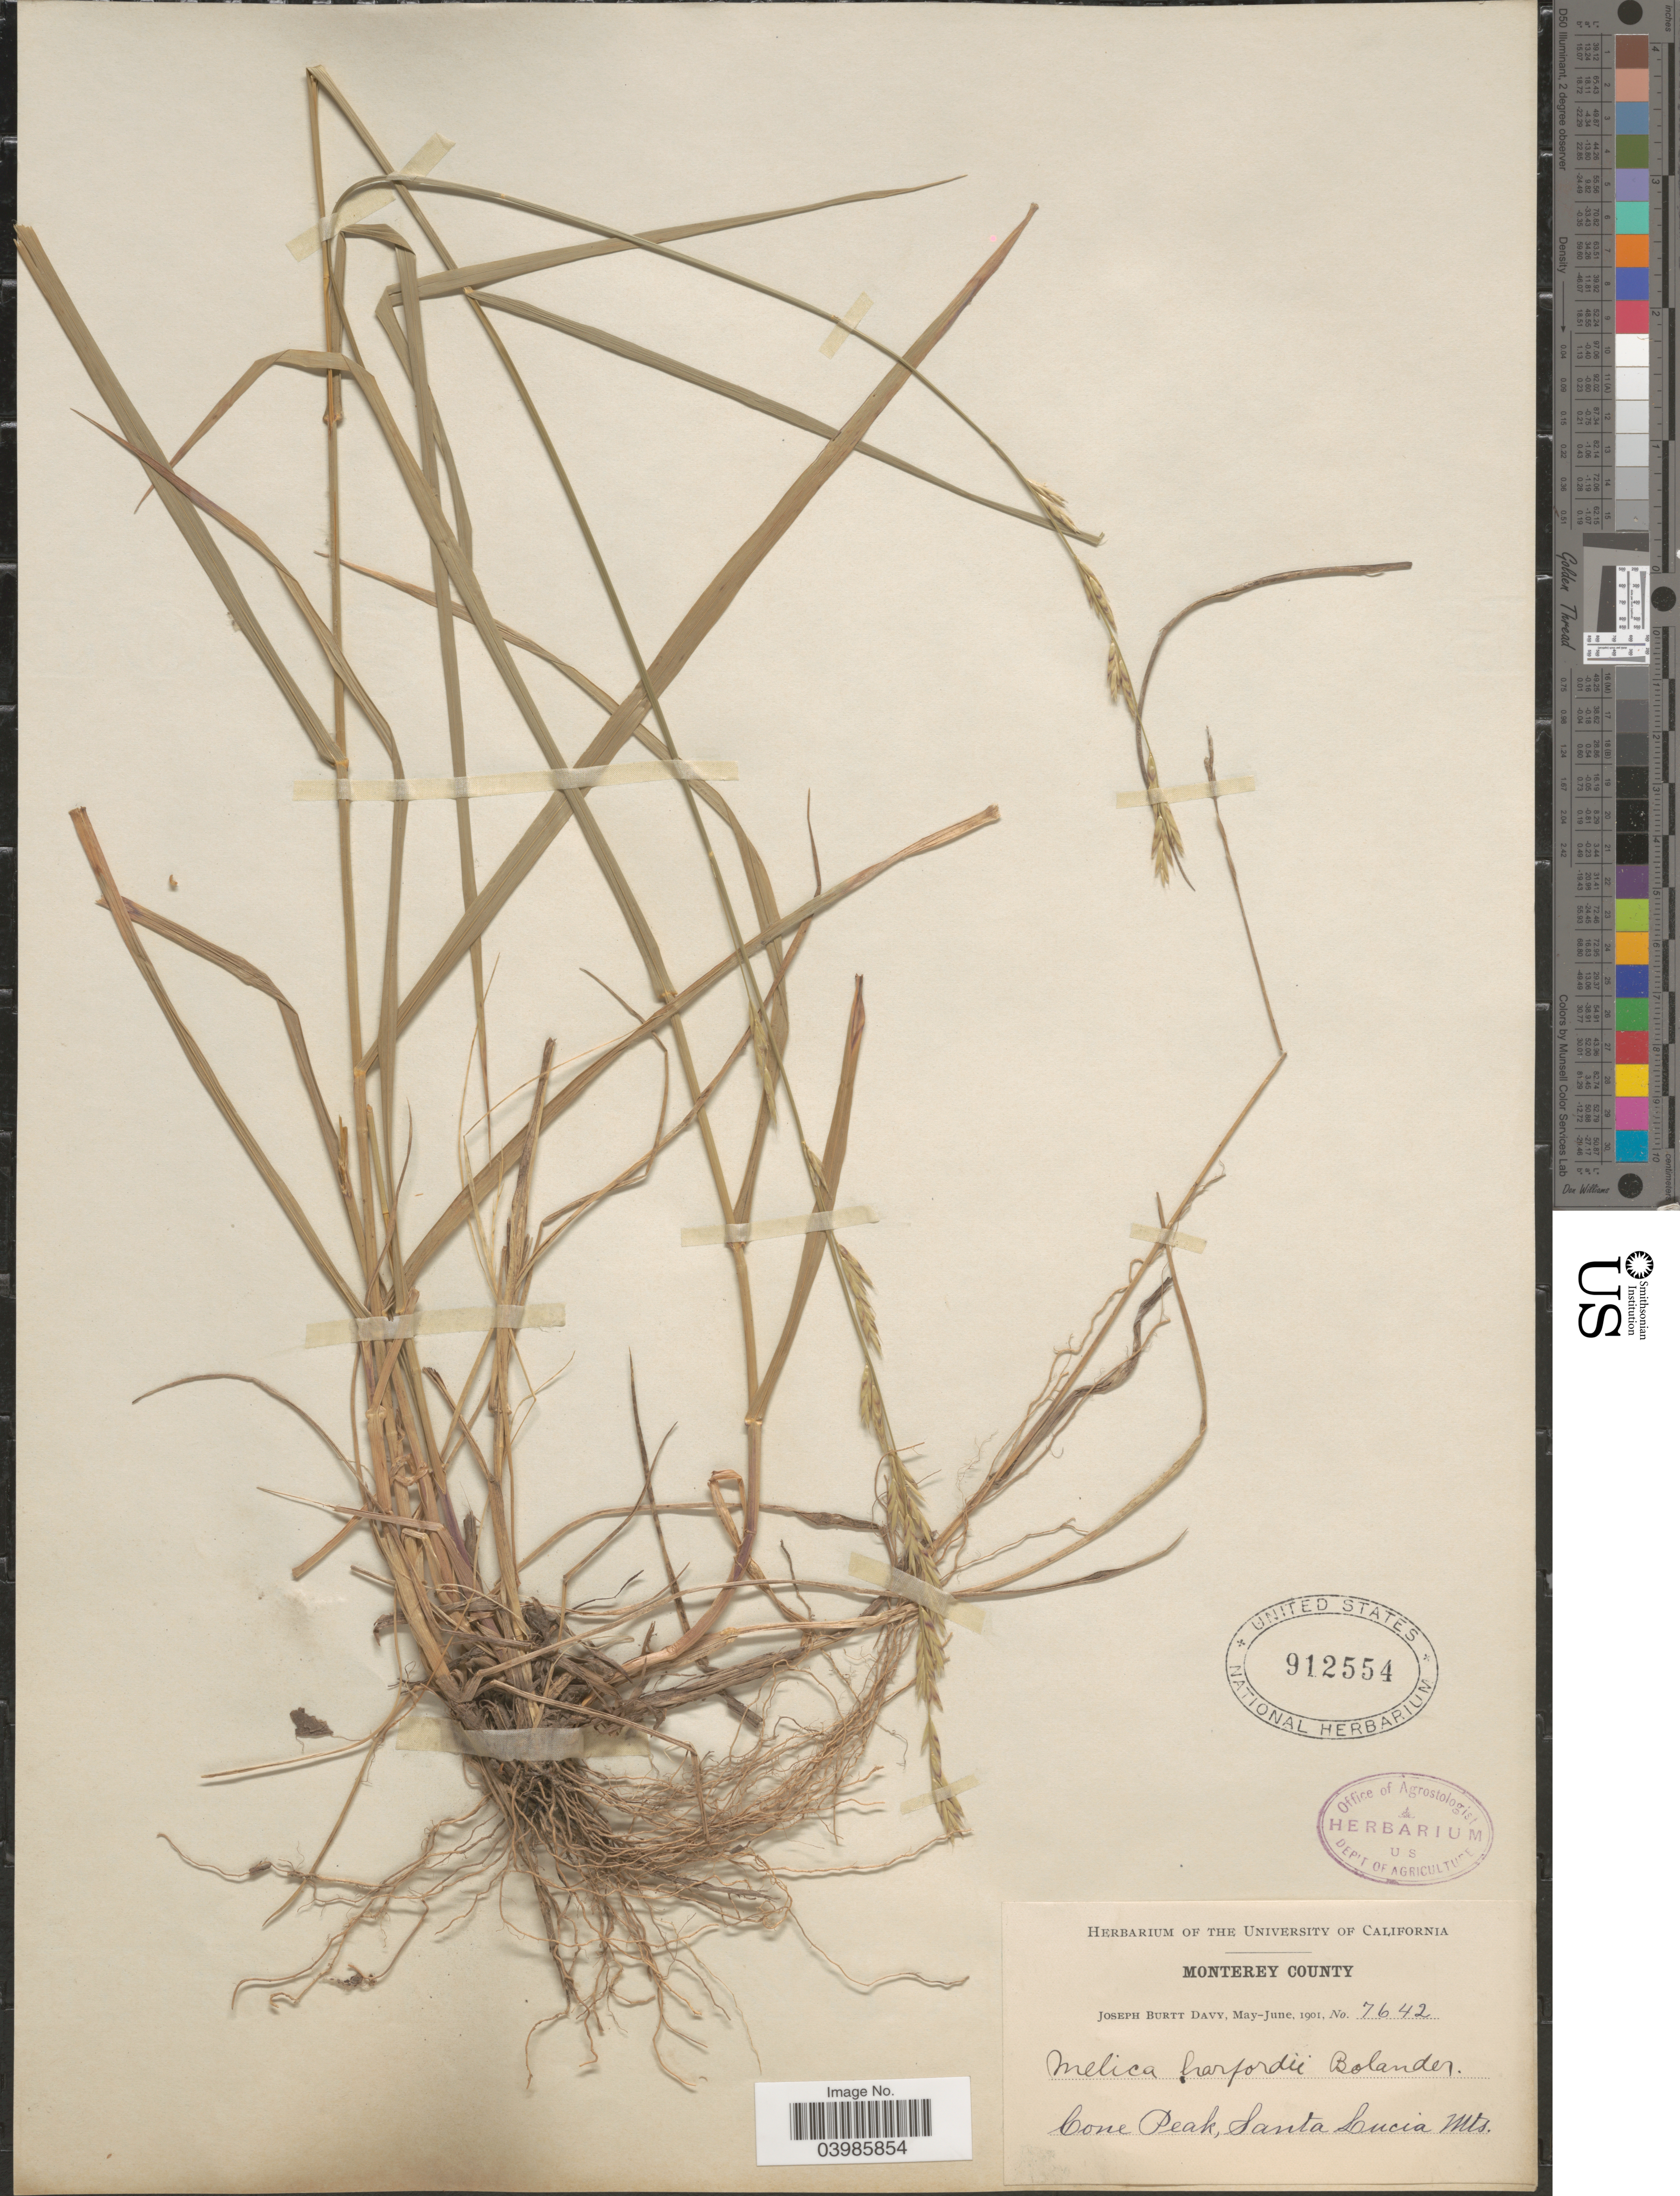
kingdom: Plantae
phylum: Tracheophyta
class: Liliopsida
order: Poales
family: Poaceae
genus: Melica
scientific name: Melica harfordii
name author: Bol.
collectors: J. Burtt Davy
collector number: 7642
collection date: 1901-05/1901-06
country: United States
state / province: California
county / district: Monterey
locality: Monterey County. Cone Peak, Santa Lucia Mts.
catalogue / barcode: US 912554